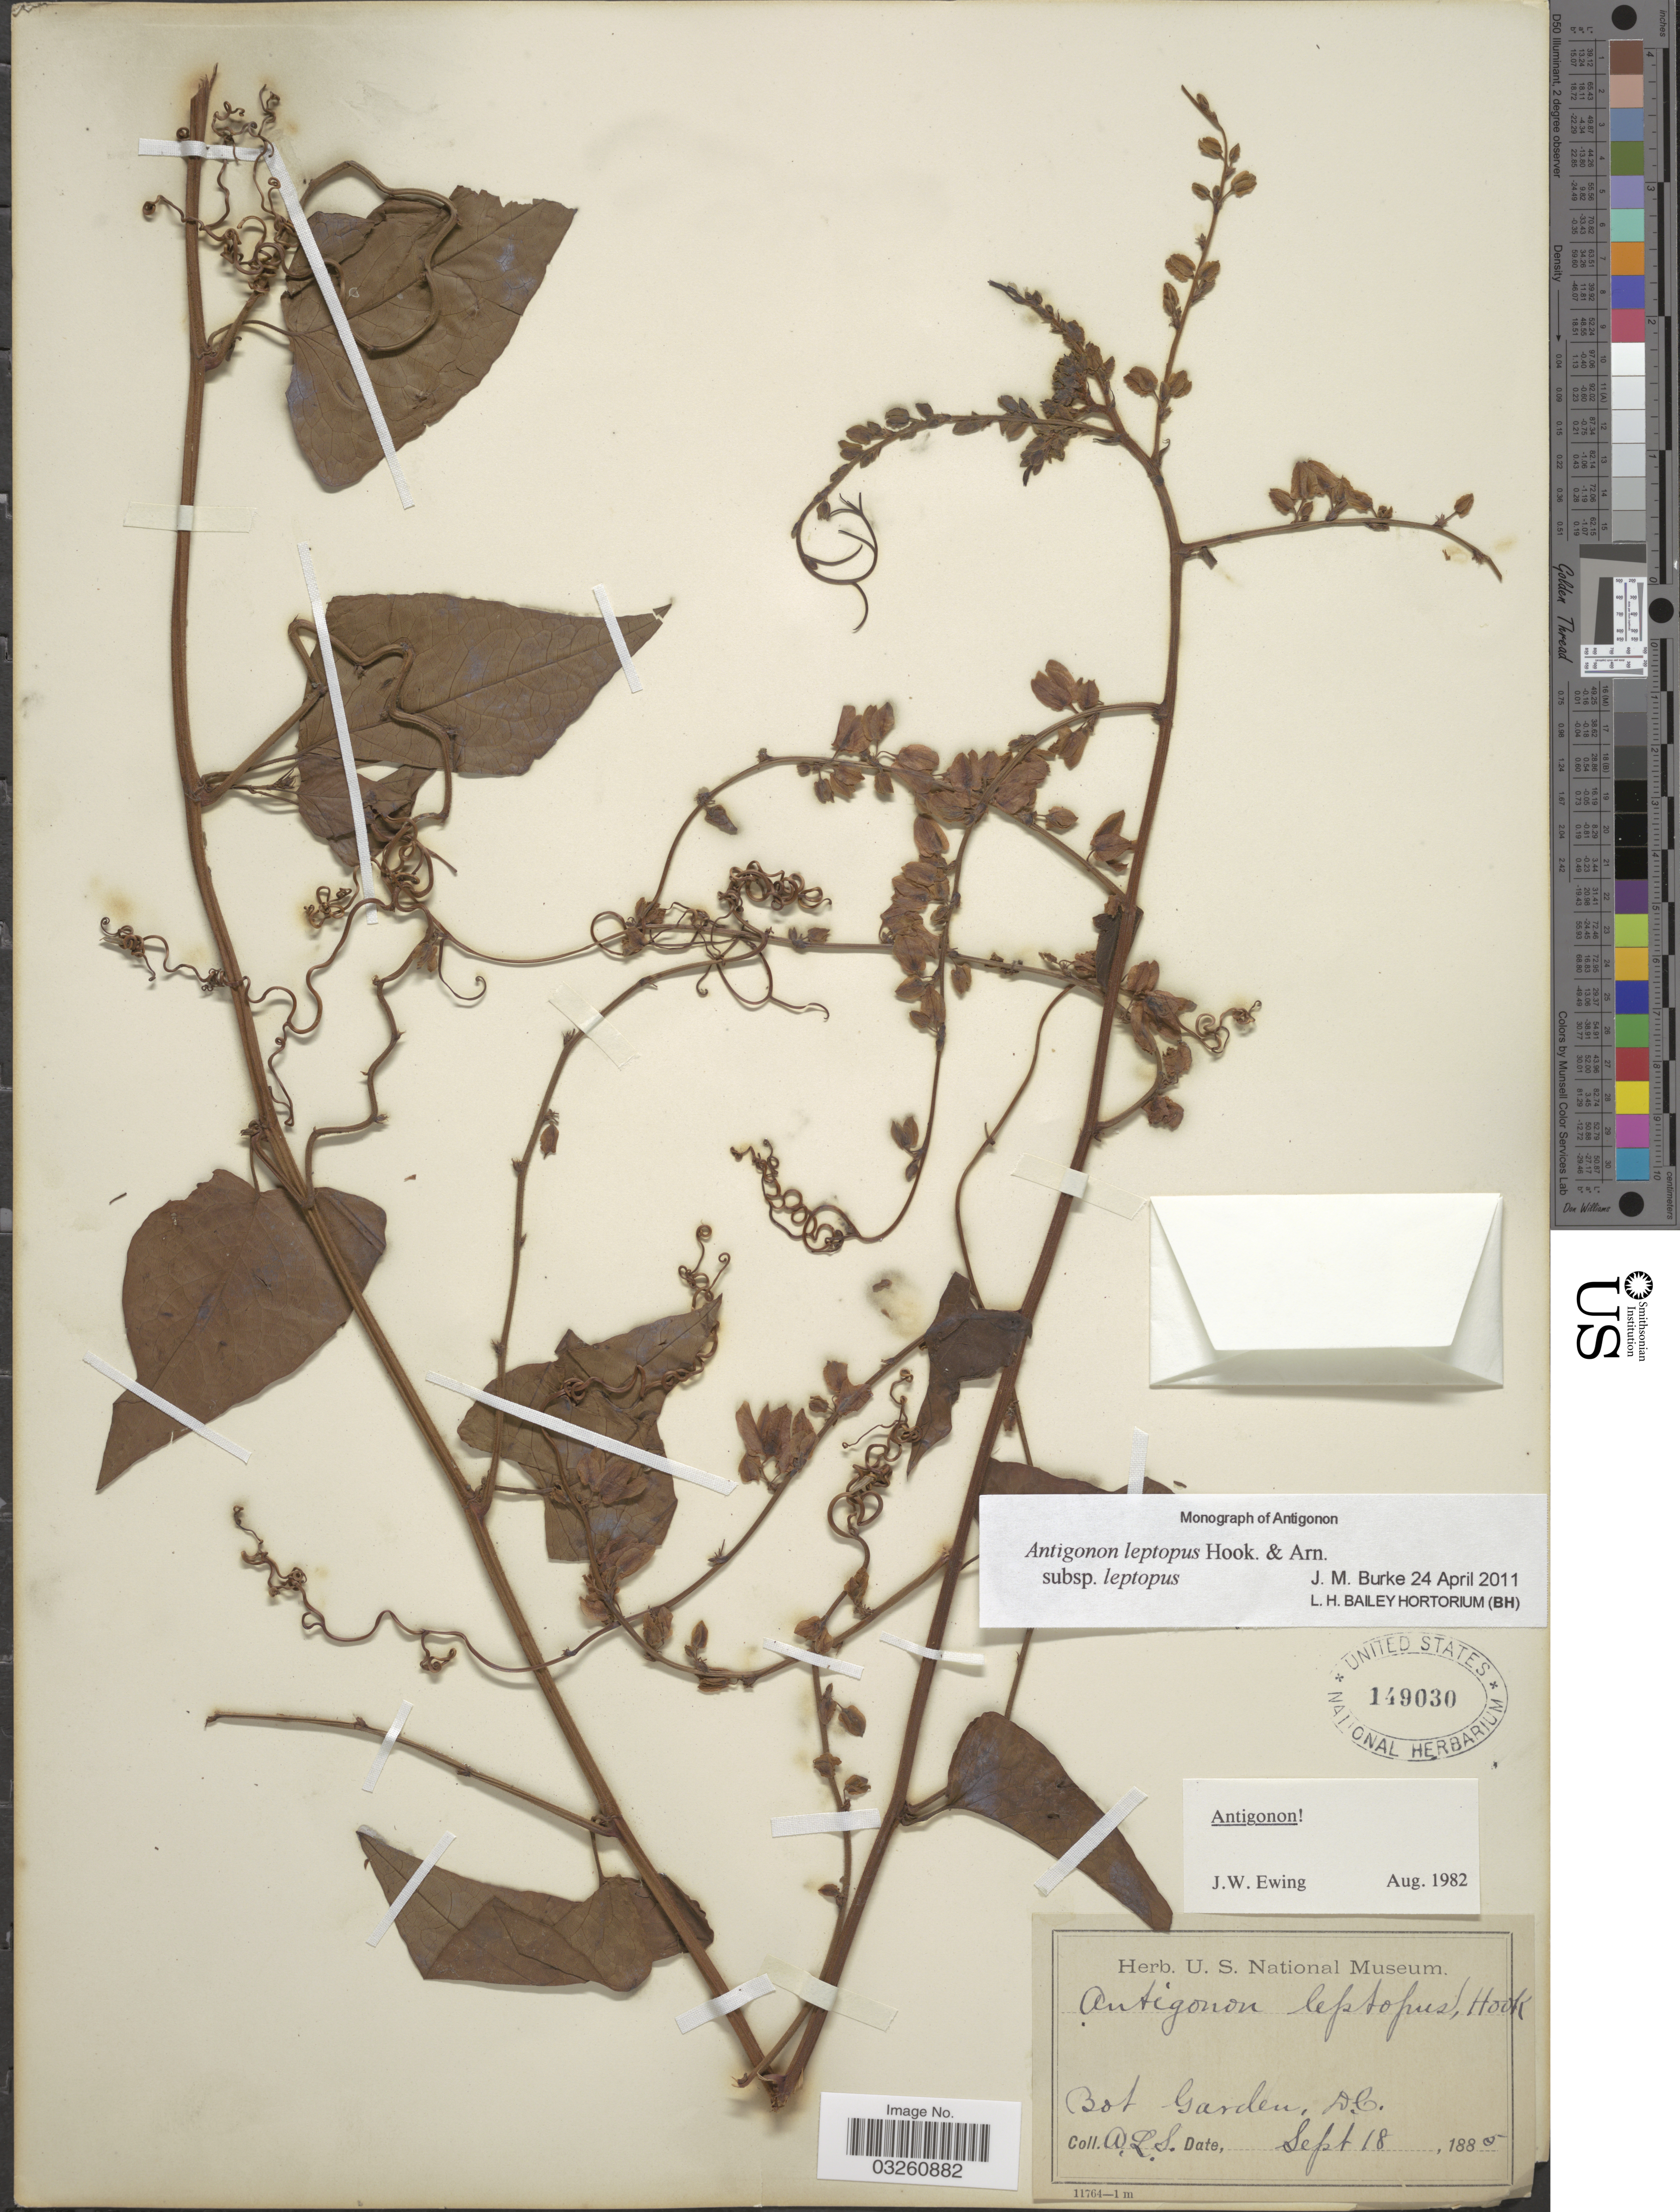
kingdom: Plantae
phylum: Tracheophyta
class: Magnoliopsida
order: Caryophyllales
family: Polygonaceae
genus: Antigonon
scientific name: Antigonon leptopus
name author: Hook. & Arn.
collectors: A. L. S.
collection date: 1885-09-18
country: United States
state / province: District of Columbia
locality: Bot Garden, D.C.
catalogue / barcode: US 149030